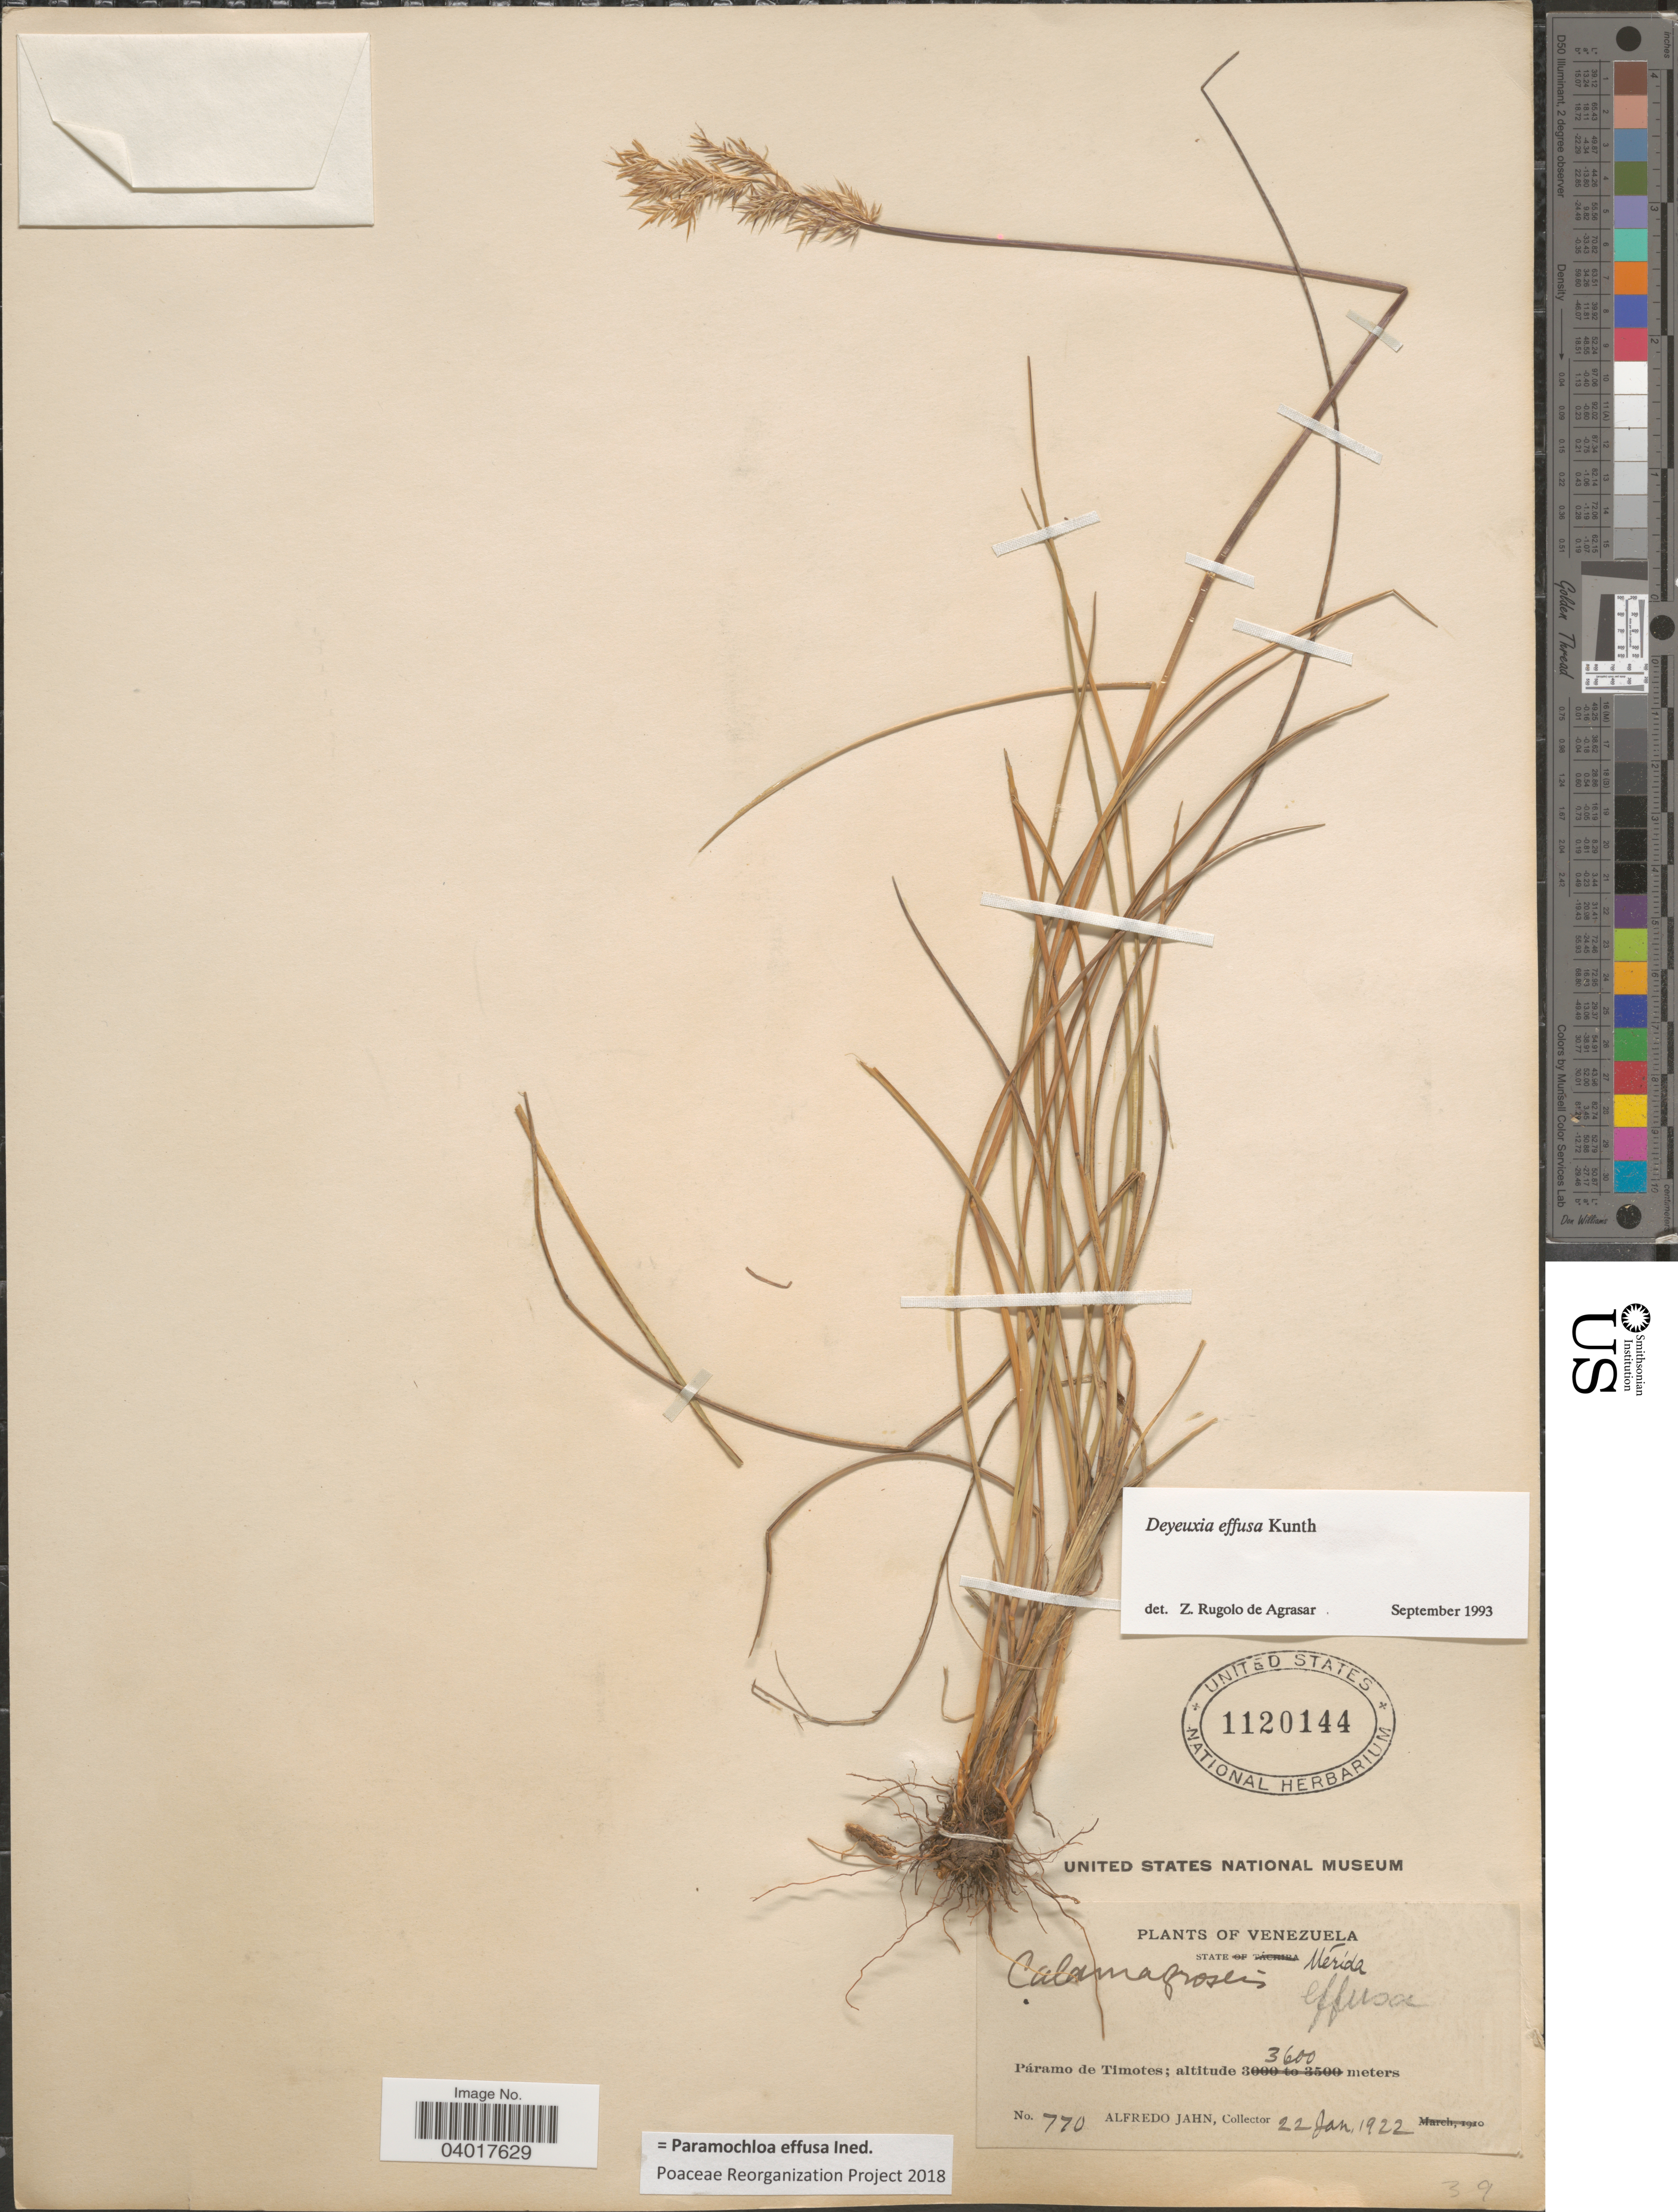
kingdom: Plantae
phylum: Tracheophyta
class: Liliopsida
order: Poales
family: Poaceae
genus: Paramochloa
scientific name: Paramochloa effusa ined.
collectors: A. Jahn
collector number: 770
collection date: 1922-01-22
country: Venezuela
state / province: Merida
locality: Páramo del Timotes.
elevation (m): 3600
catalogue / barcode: US 1120144